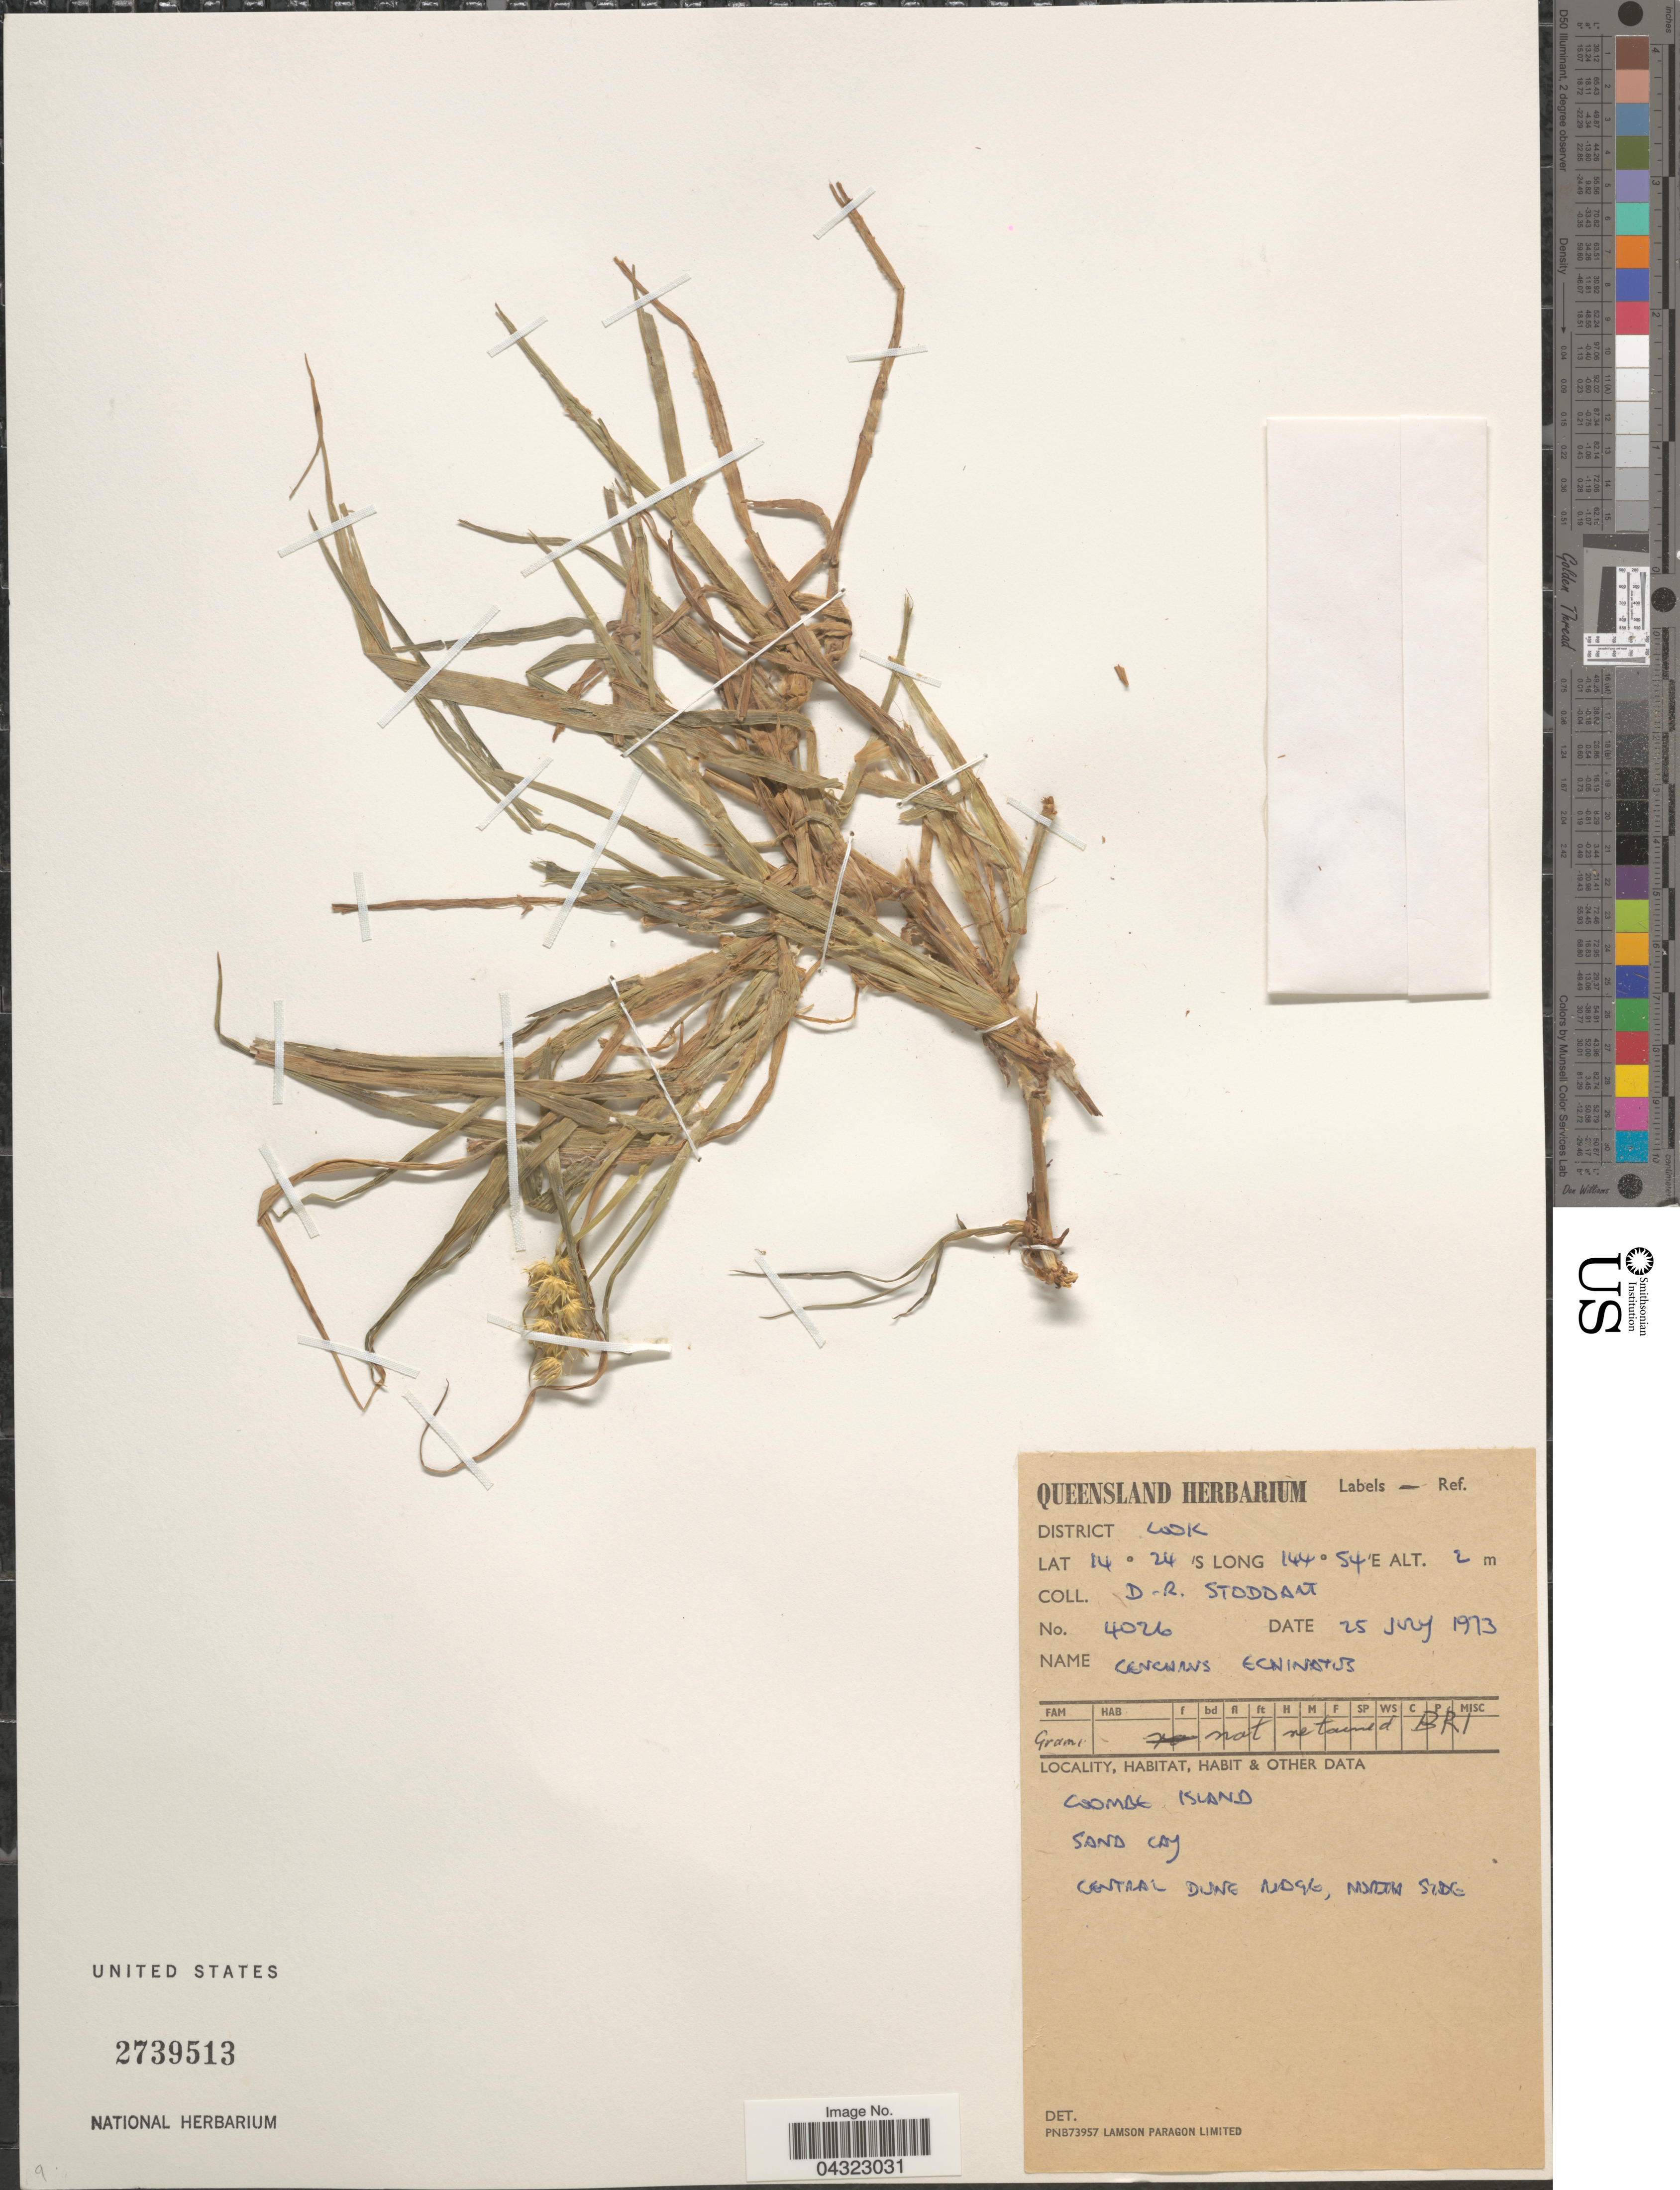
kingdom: Plantae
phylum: Tracheophyta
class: Liliopsida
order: Poales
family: Poaceae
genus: Cenchrus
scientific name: Cenchrus echinatus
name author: L.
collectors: D. R. Stoddart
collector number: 4026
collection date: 1973-07-25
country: Australia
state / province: Queensland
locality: District Cook. Coombe Island. Central dune ridge, north side.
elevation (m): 2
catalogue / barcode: US 2739513